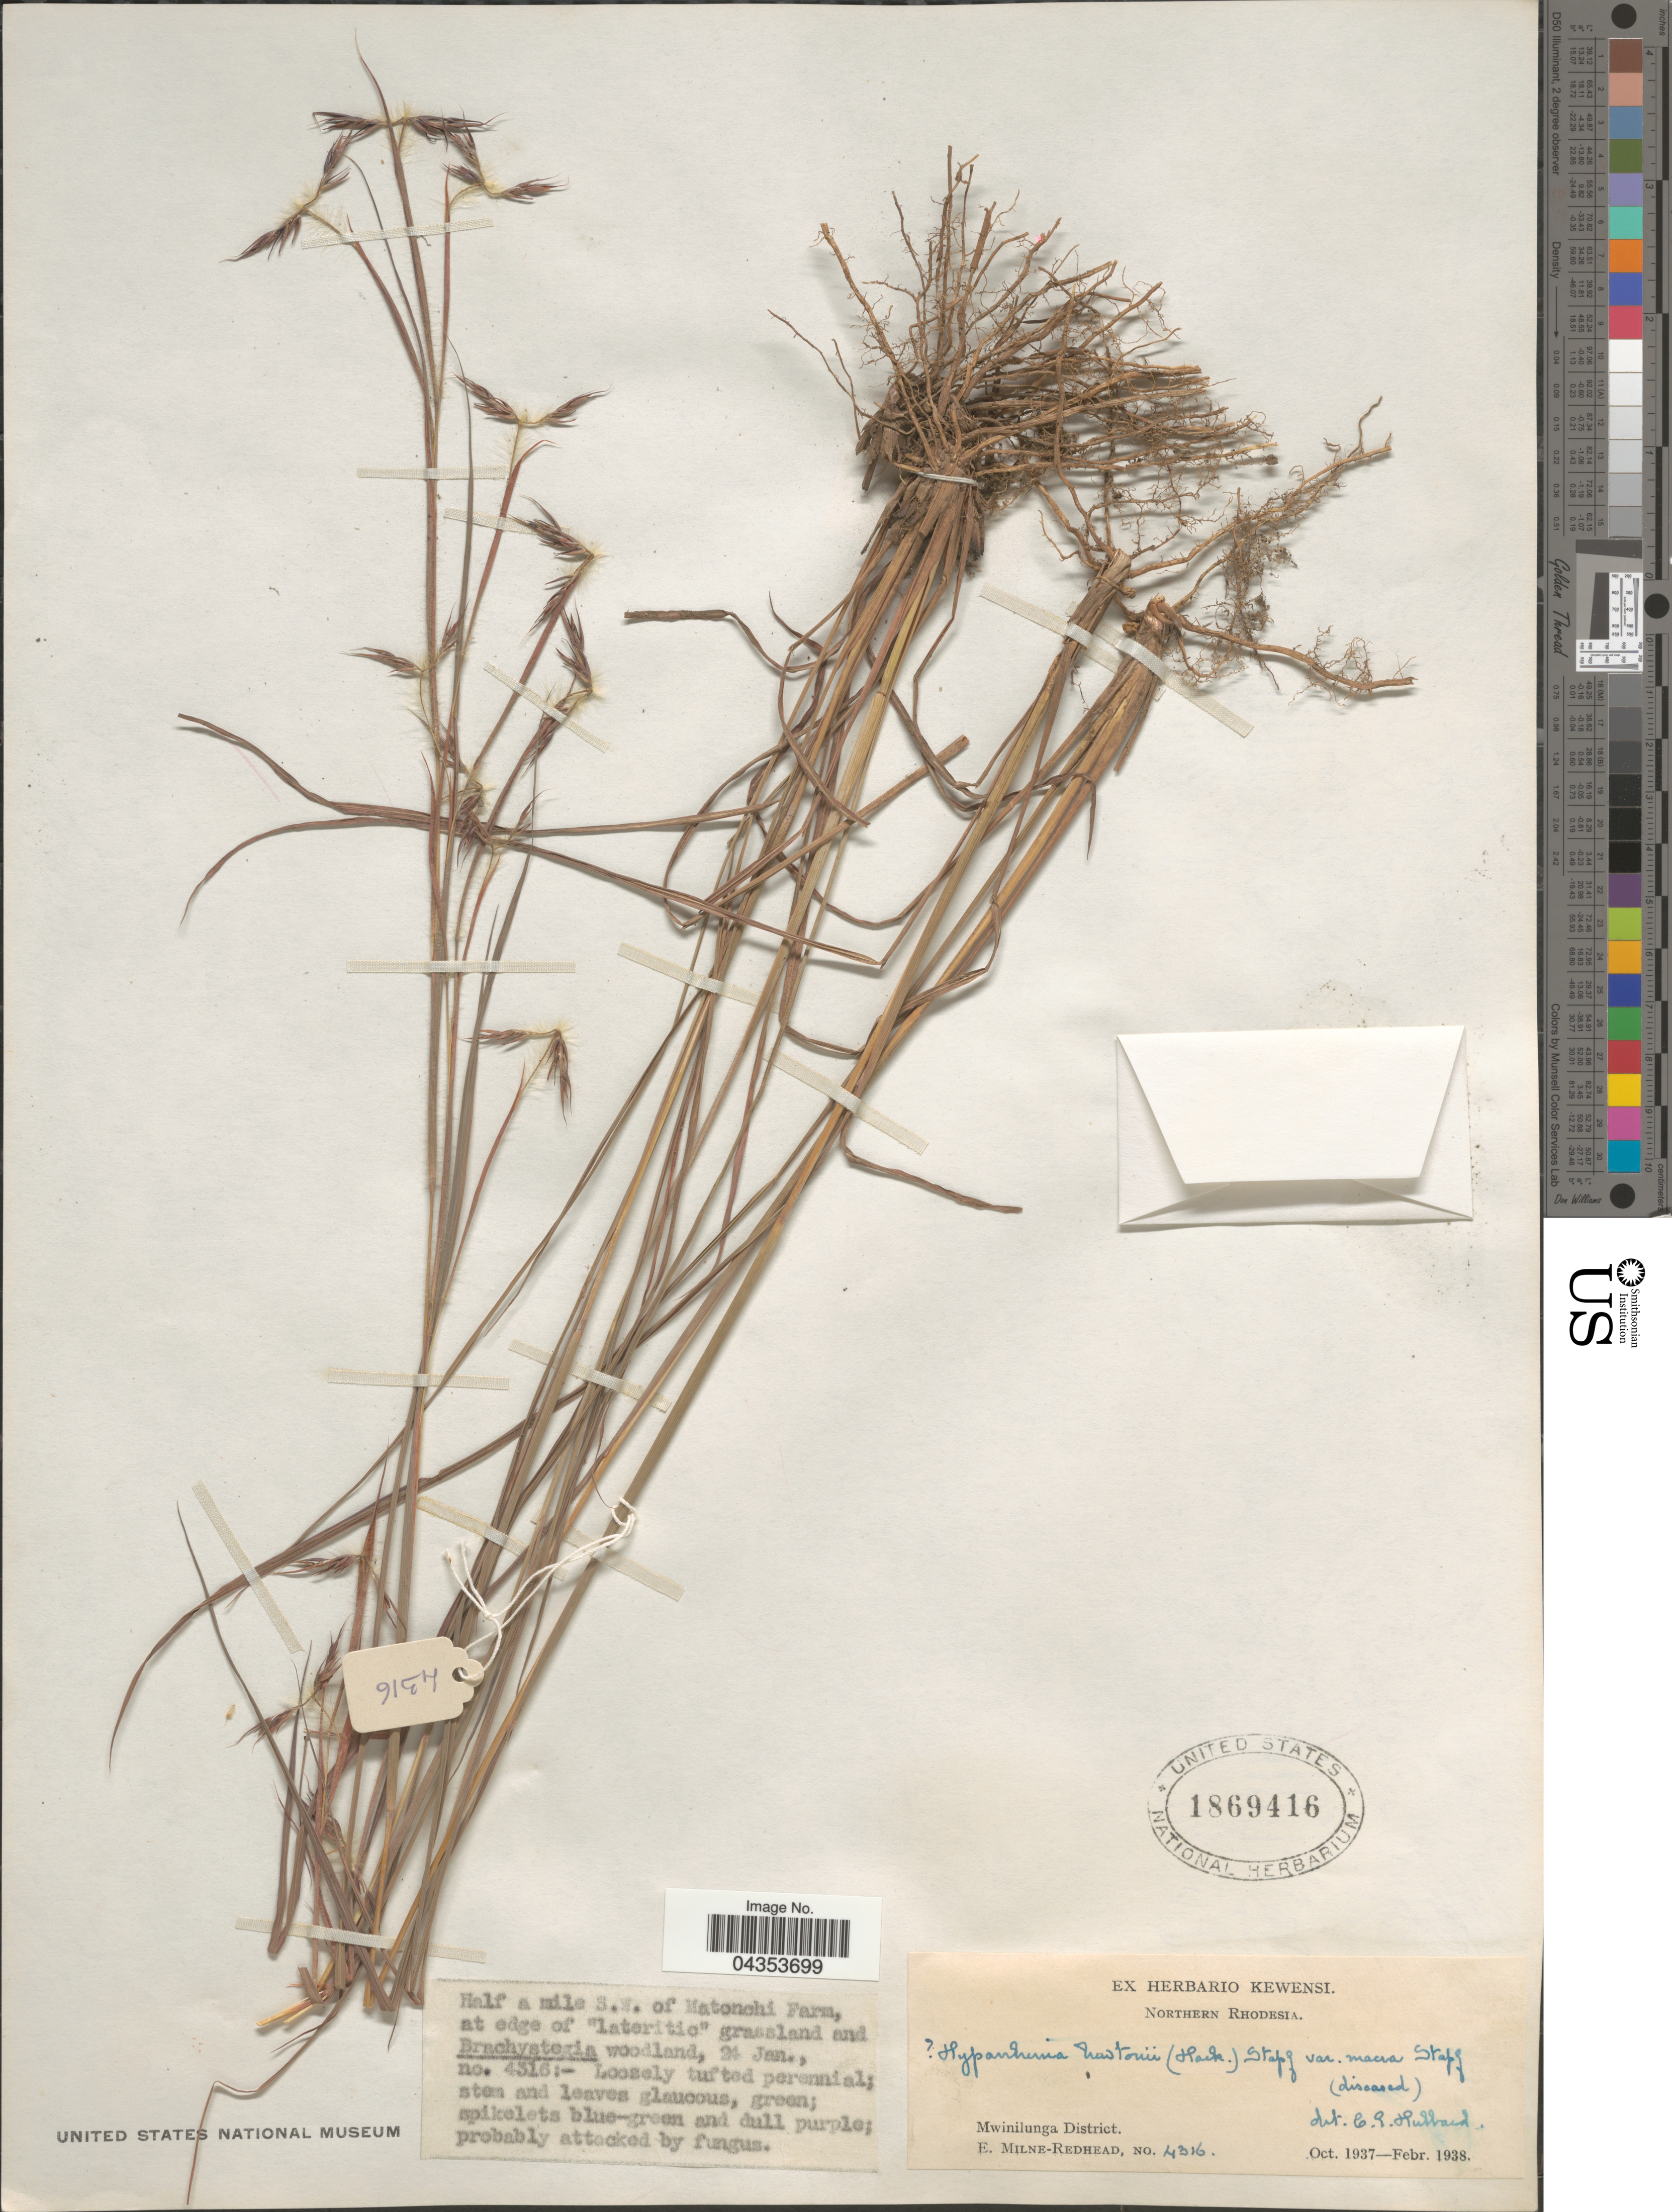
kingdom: Plantae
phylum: Tracheophyta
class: Liliopsida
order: Poales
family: Poaceae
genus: Hyparrhenia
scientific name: Hyparrhenia newtonii var. macra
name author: Stapf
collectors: E. W. Milne-Redhead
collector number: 4316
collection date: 1938-01-24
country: Zambia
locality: Northern Rhodesia. Mwinilunga District. Half a mile S.W. of Matonchi Fara, at edge of "lateritic"grassland.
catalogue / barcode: US 1869416